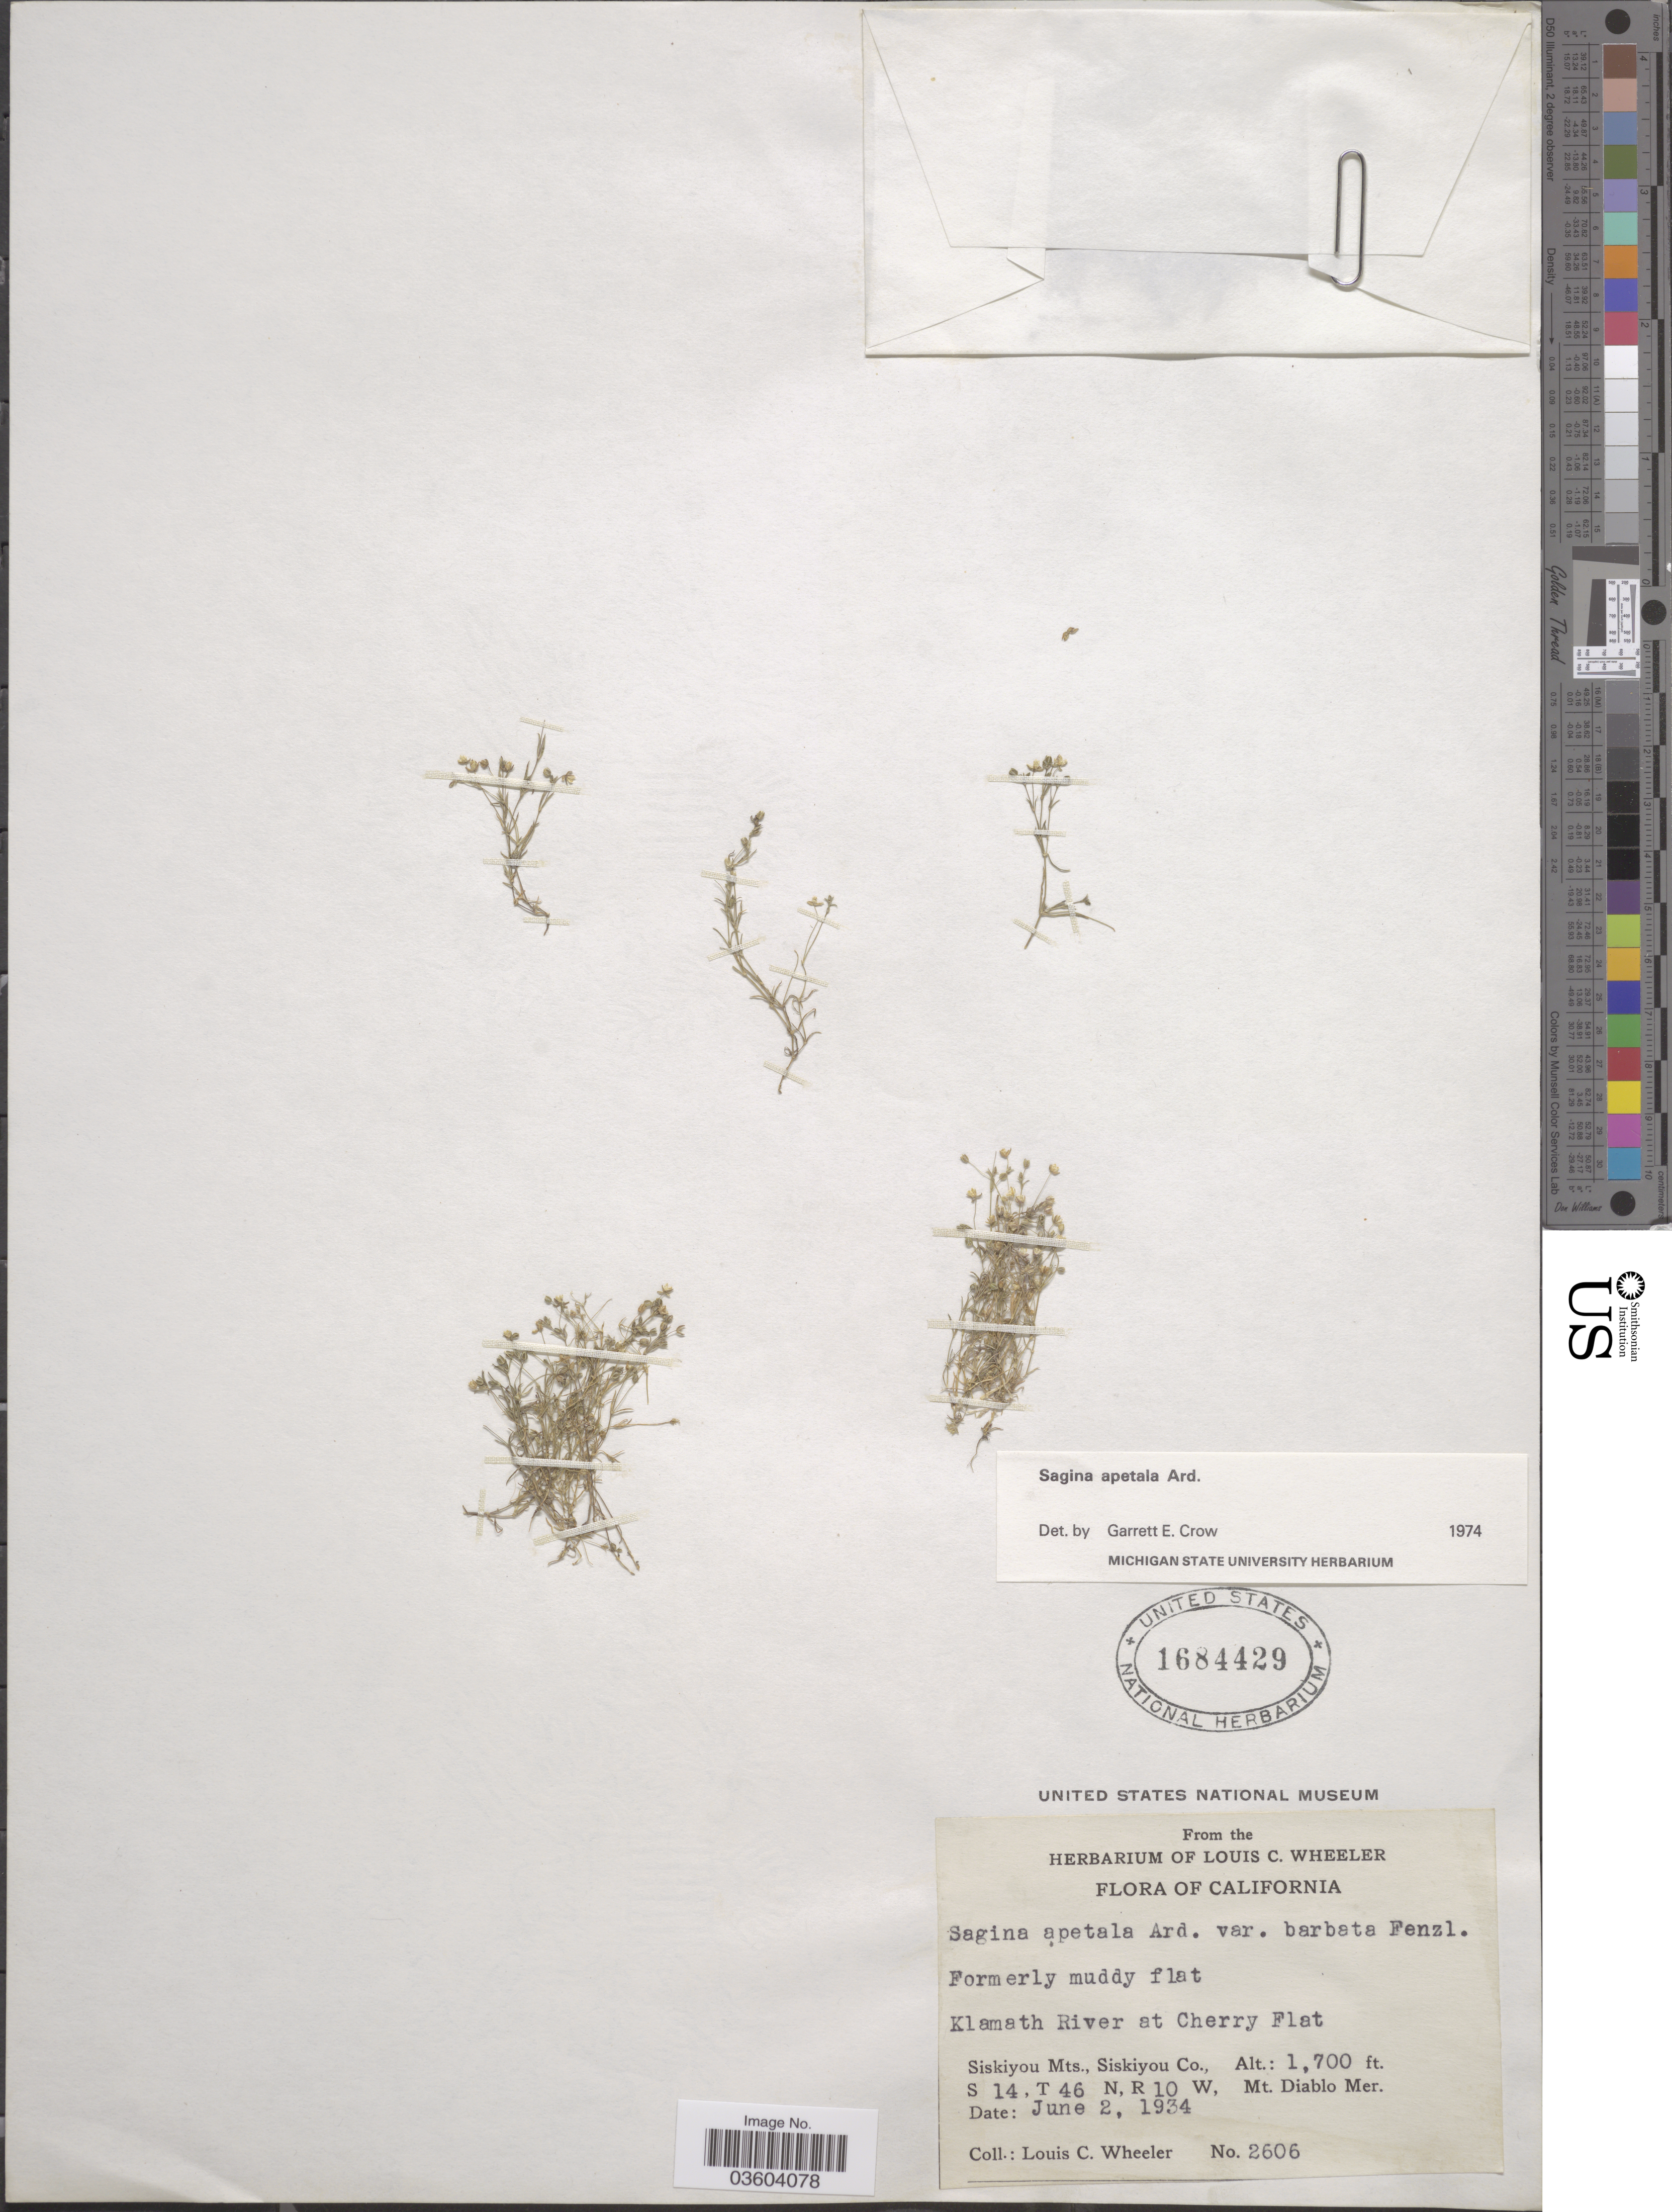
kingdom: Plantae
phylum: Tracheophyta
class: Magnoliopsida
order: Caryophyllales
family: Caryophyllaceae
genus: Sagina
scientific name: Sagina apetala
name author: Ard.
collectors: L. C. Wheeler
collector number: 2606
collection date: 1934-06-02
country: United States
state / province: California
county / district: Siskiyou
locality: Klamath River at Cherry Flat. Siskiyou Mts., Siskiyou Co. S 14, T 46 N, R 10 W, Mt. Diablo Mer.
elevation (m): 518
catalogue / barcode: US 1684429